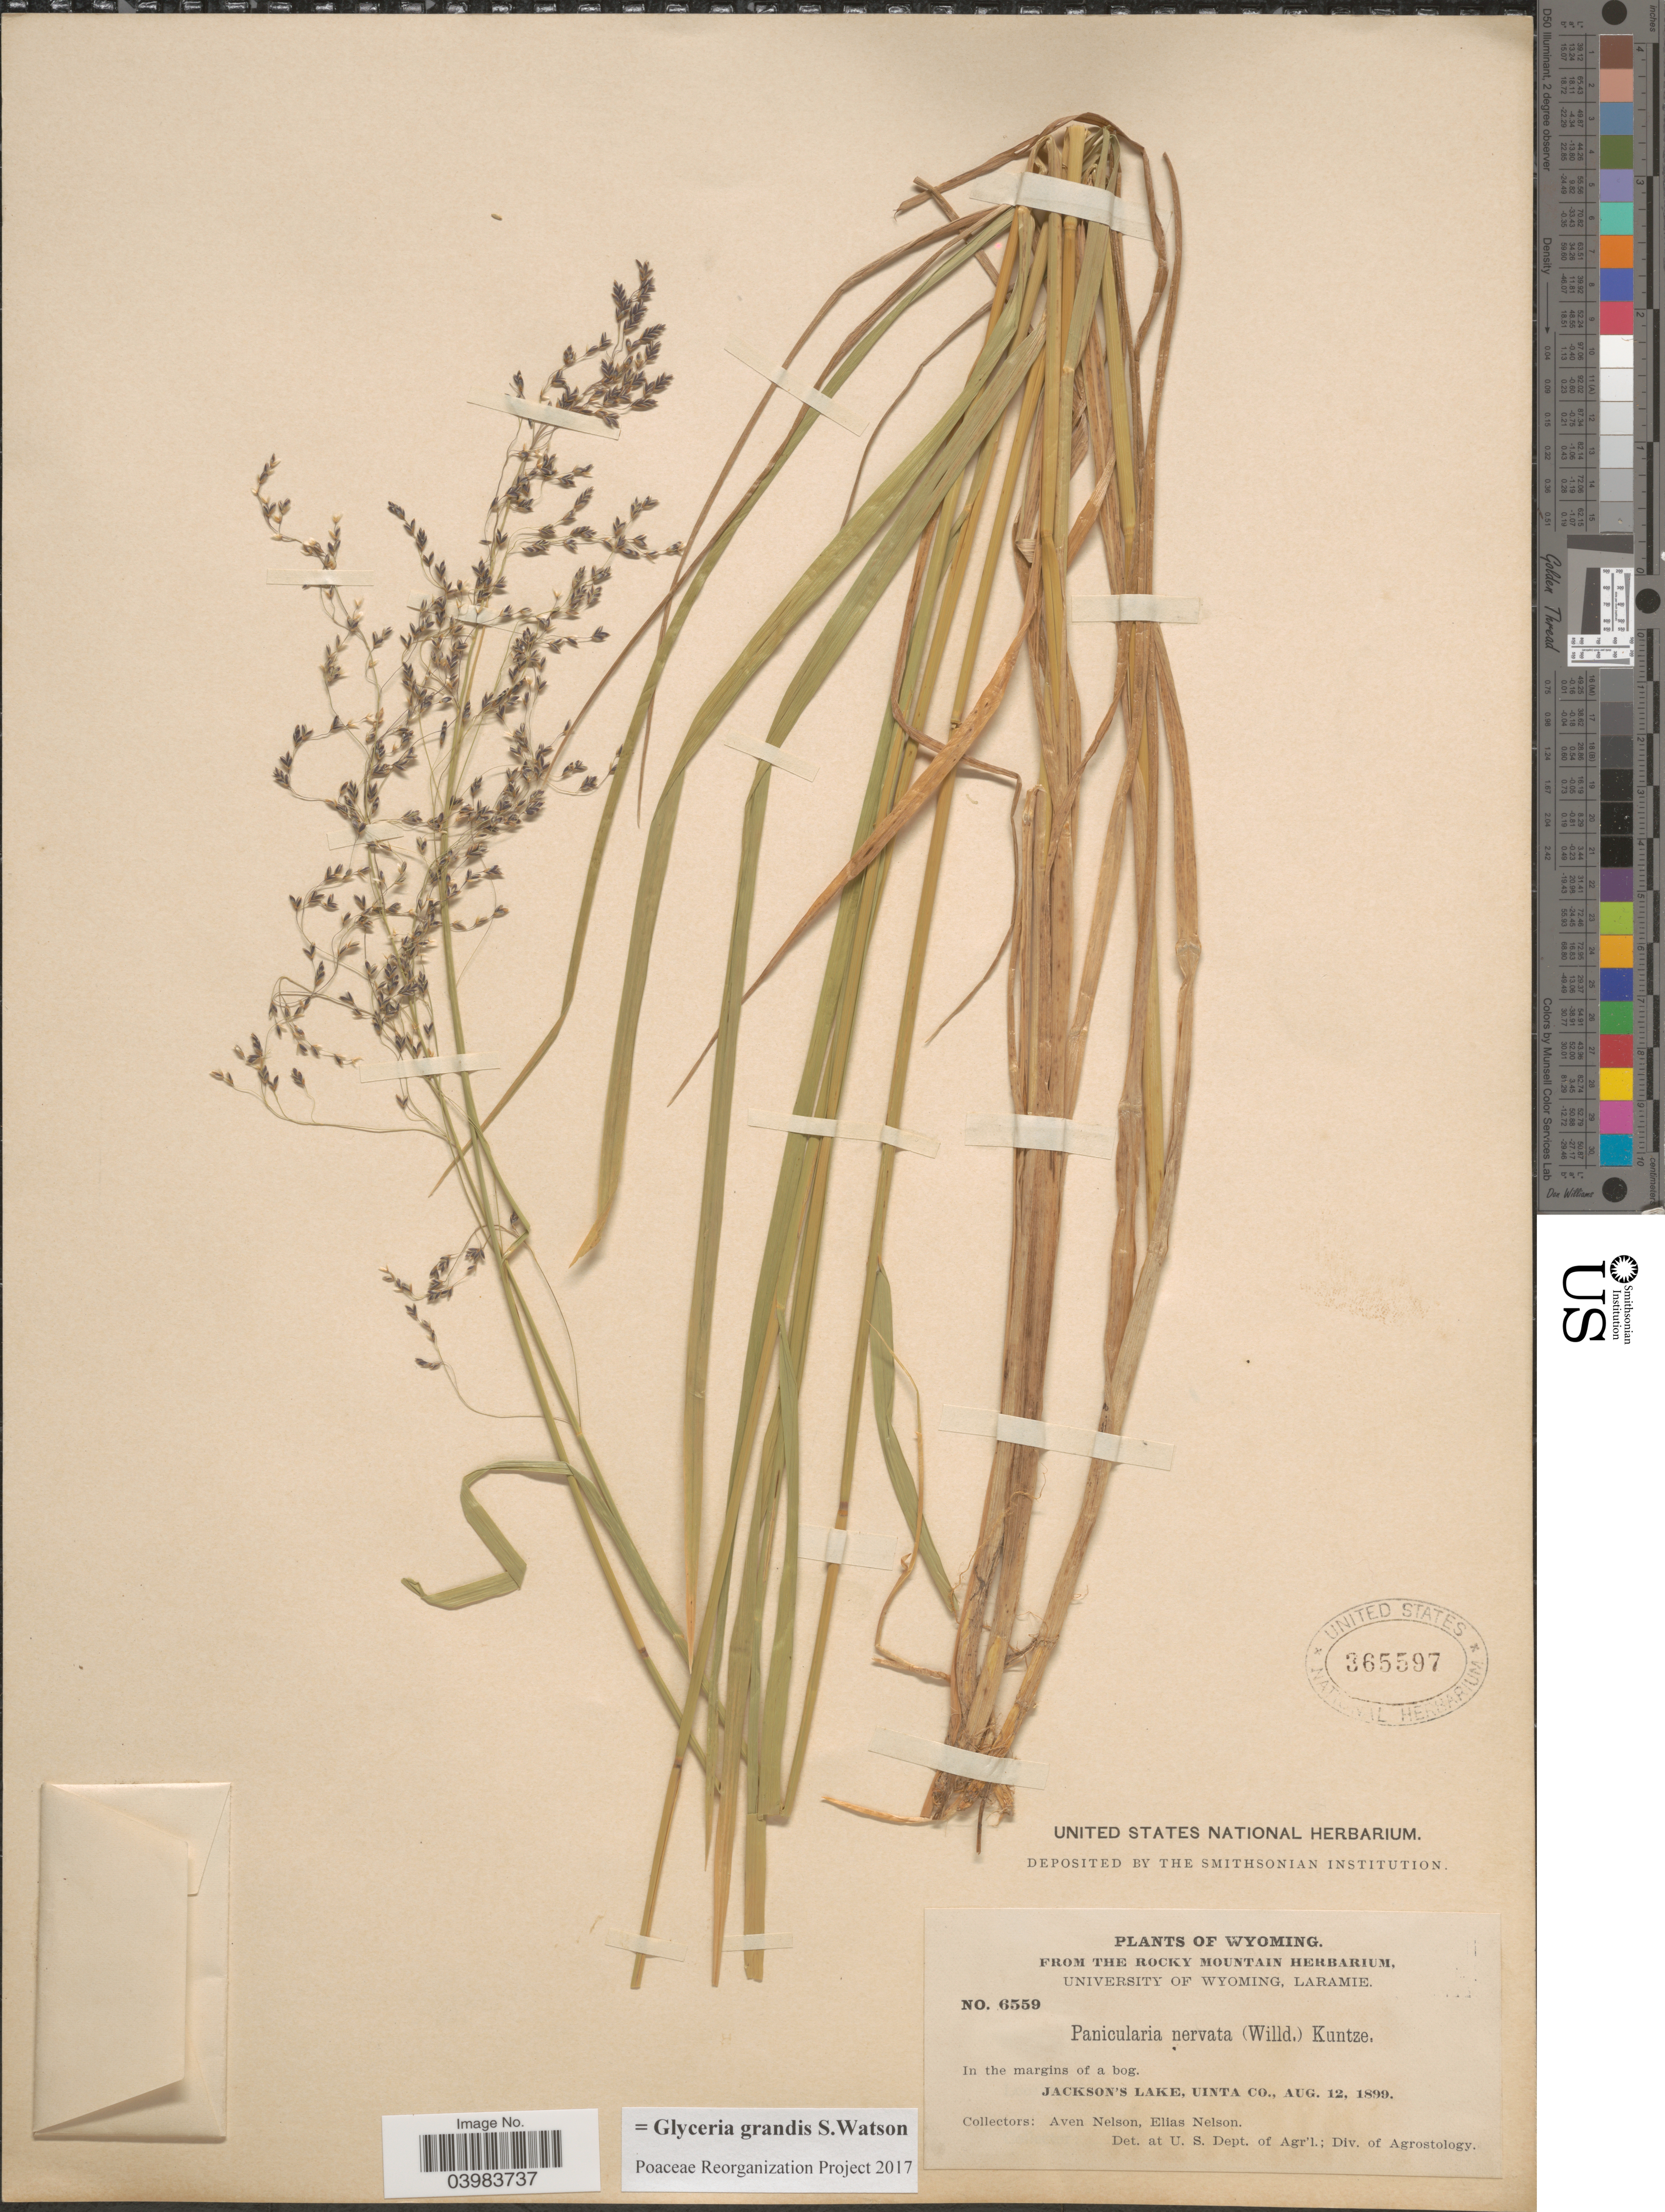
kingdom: Plantae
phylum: Tracheophyta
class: Liliopsida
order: Poales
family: Poaceae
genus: Glyceria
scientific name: Glyceria grandis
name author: S. Watson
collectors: A. Nelson & E. Nelson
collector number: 6559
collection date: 1899-08-12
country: United States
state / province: Wyoming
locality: Jackson's Lake, Uinta Co.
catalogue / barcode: US 365597